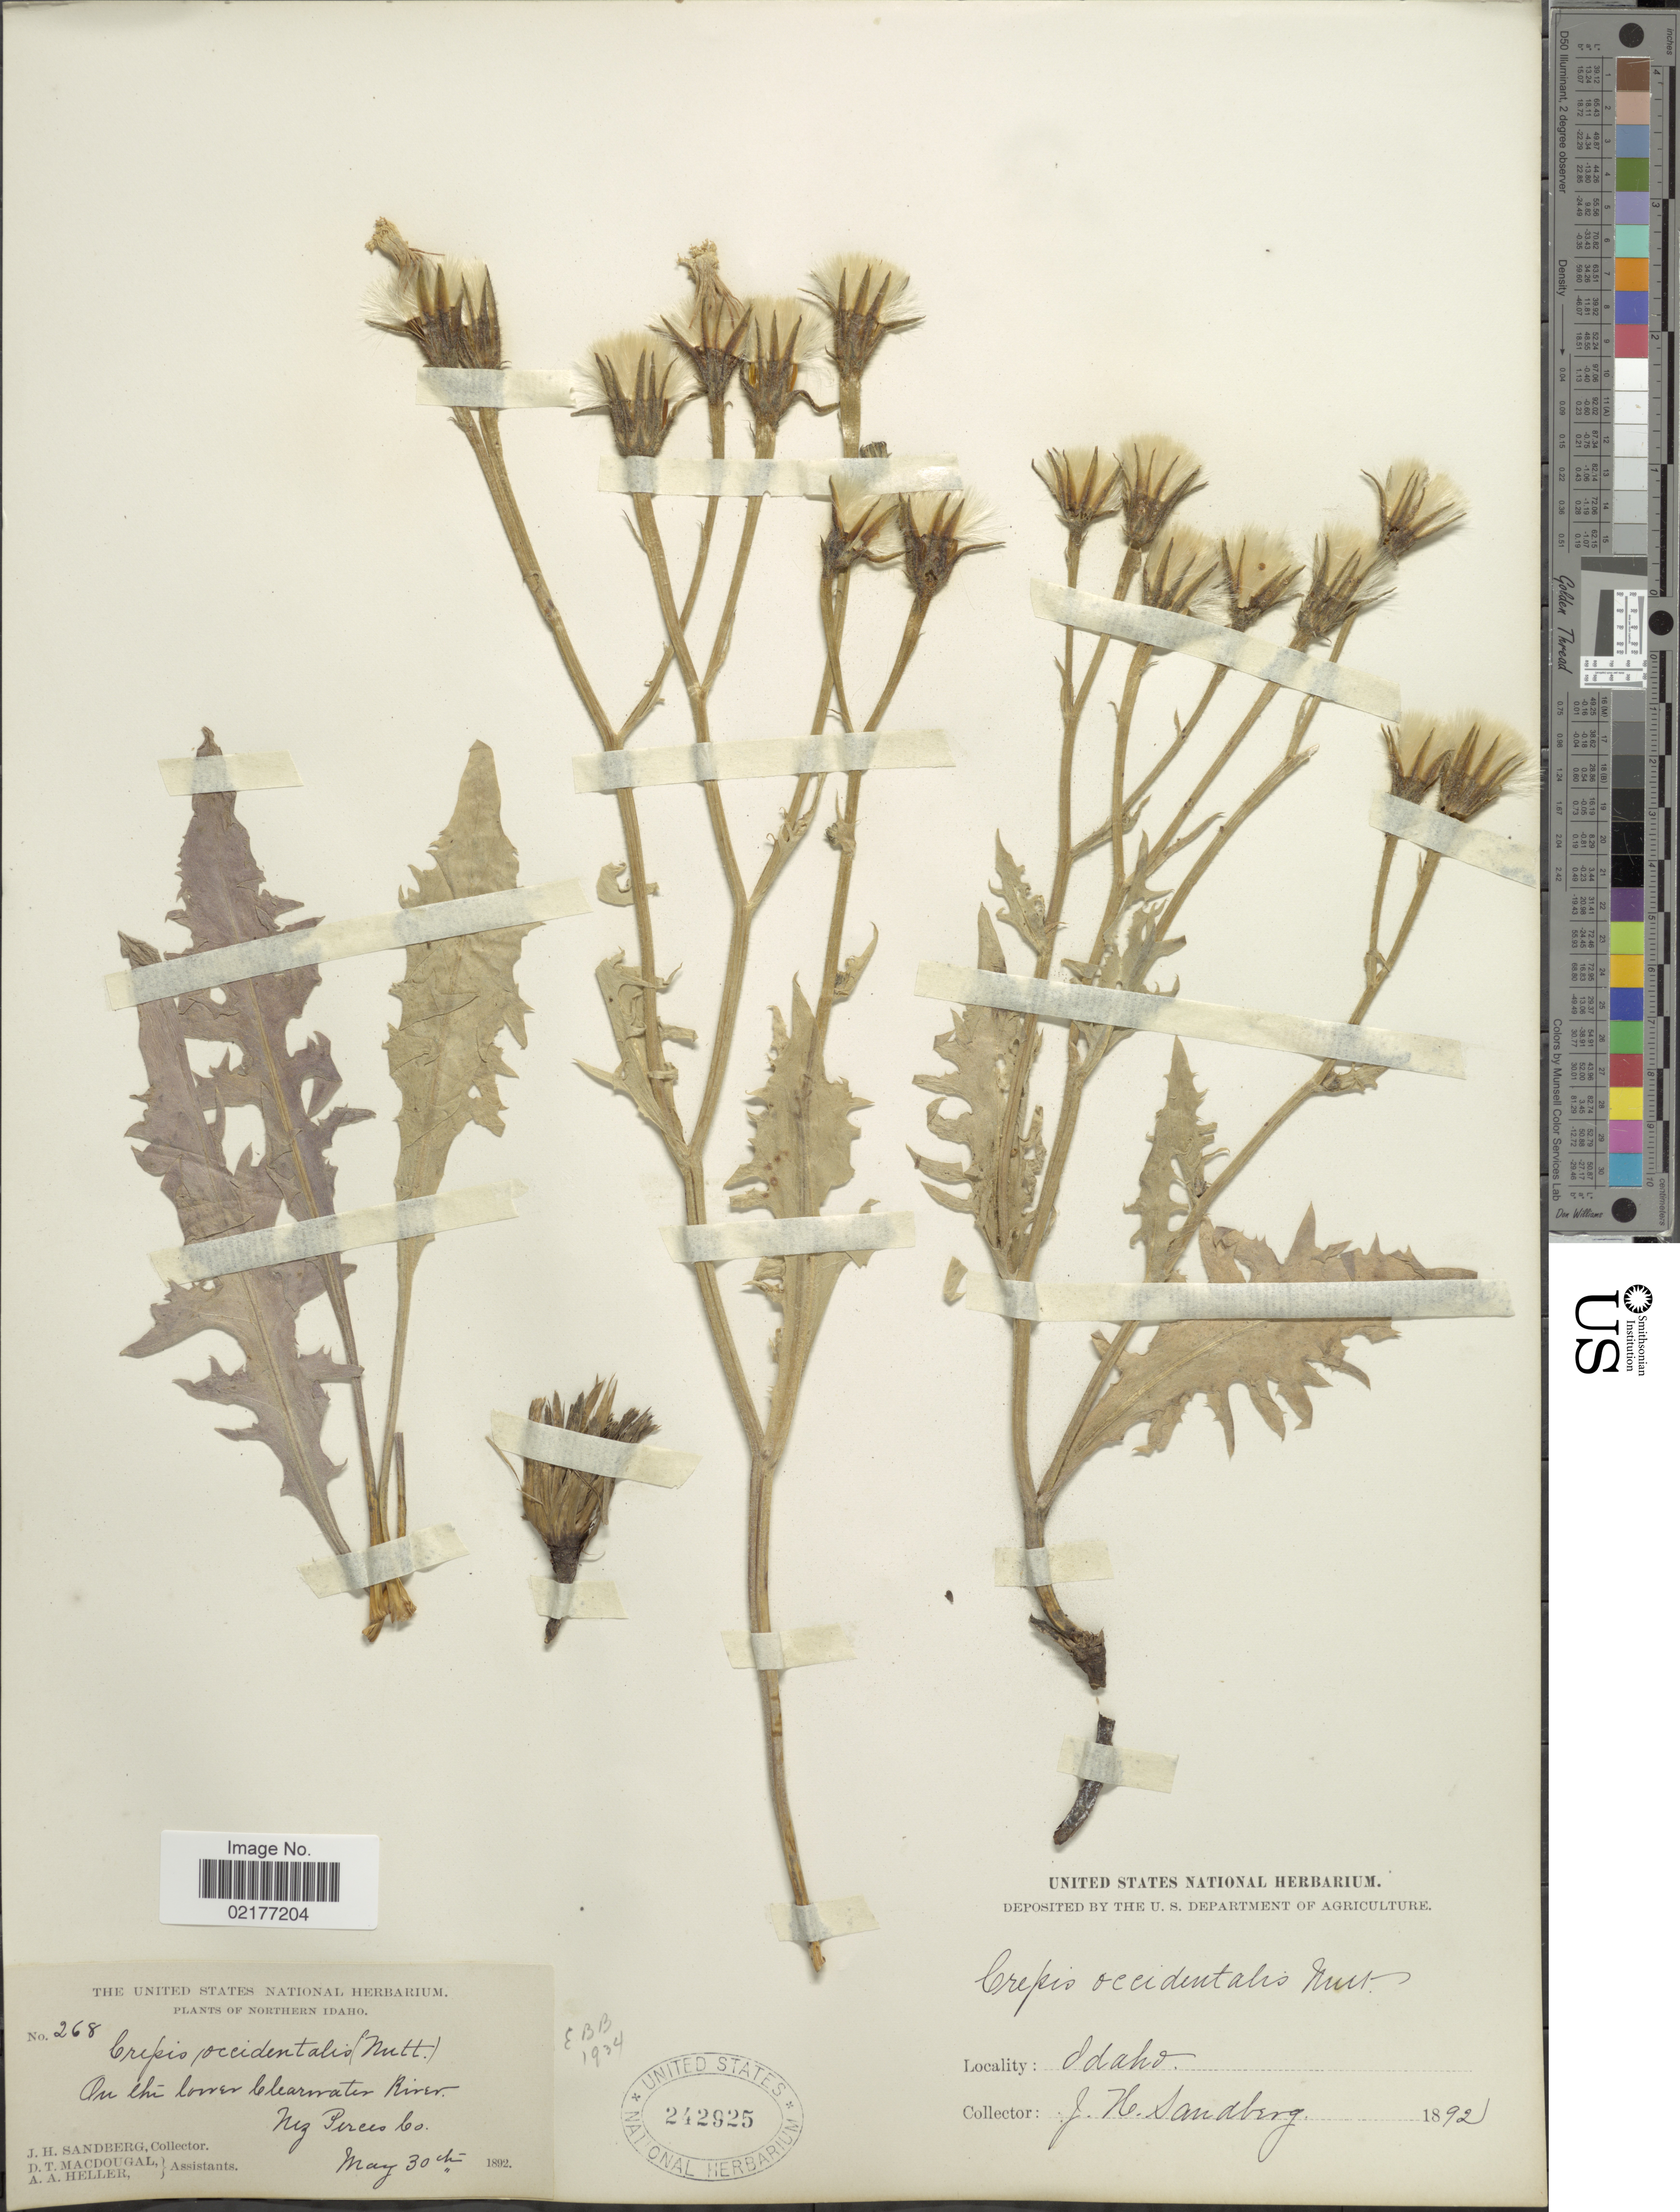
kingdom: Plantae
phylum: Tracheophyta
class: Magnoliopsida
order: Asterales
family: Asteraceae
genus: Crepis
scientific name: Crepis occidentalis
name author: Nutt.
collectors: J. H. Sandberg, D. T. MacDougal & A. A. Heller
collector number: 268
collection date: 1892-05-30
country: United States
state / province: Idaho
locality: Northern Idaho, On the lower Clearwater River, Nez Perces Co.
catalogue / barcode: US 242925